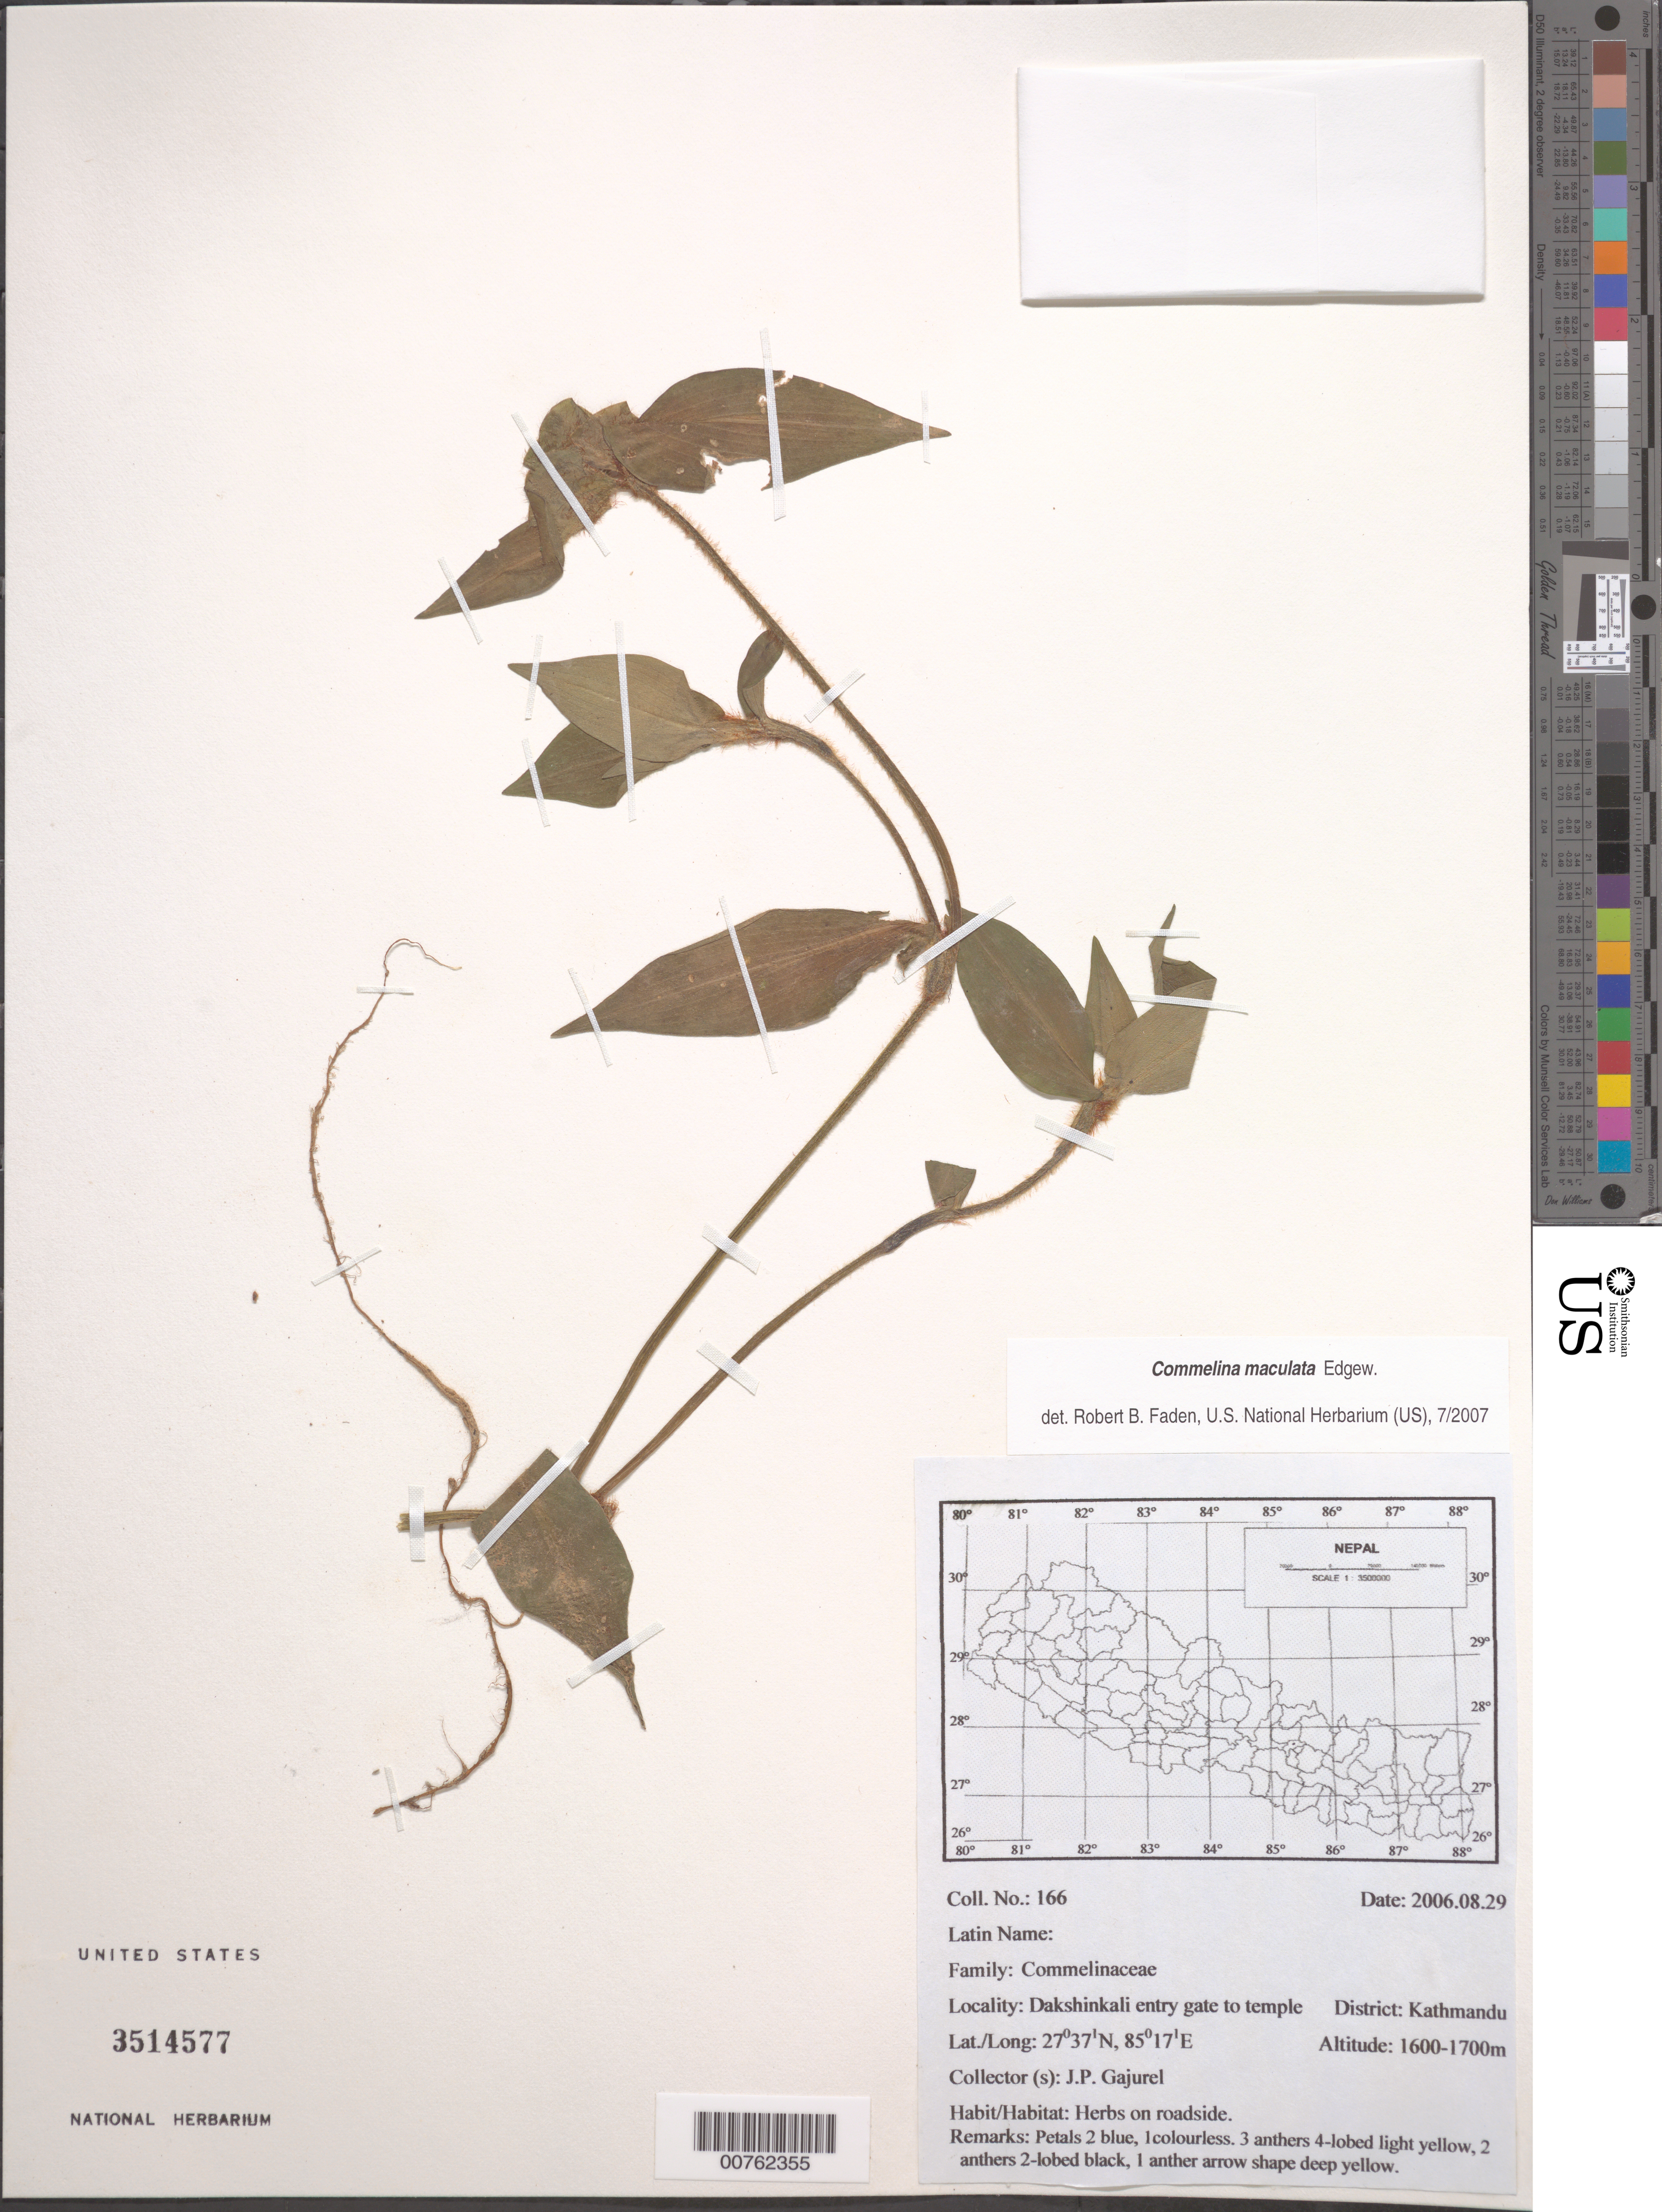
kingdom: Plantae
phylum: Tracheophyta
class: Liliopsida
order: Commelinales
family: Commelinaceae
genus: Commelina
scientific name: Commelina maculata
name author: Edgew.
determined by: Faden, Robert B., (US), Smithsonian Institution - National Museum of Natural History (UNITED STATES)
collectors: J. Gajurel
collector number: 166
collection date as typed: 29 Aug 2006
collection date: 2006-08-29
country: Nepal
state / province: Bagmati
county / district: Kathmandu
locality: Dakshinkali entry gate to temple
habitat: Herbs on roadside.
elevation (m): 1600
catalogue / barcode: US 3514577